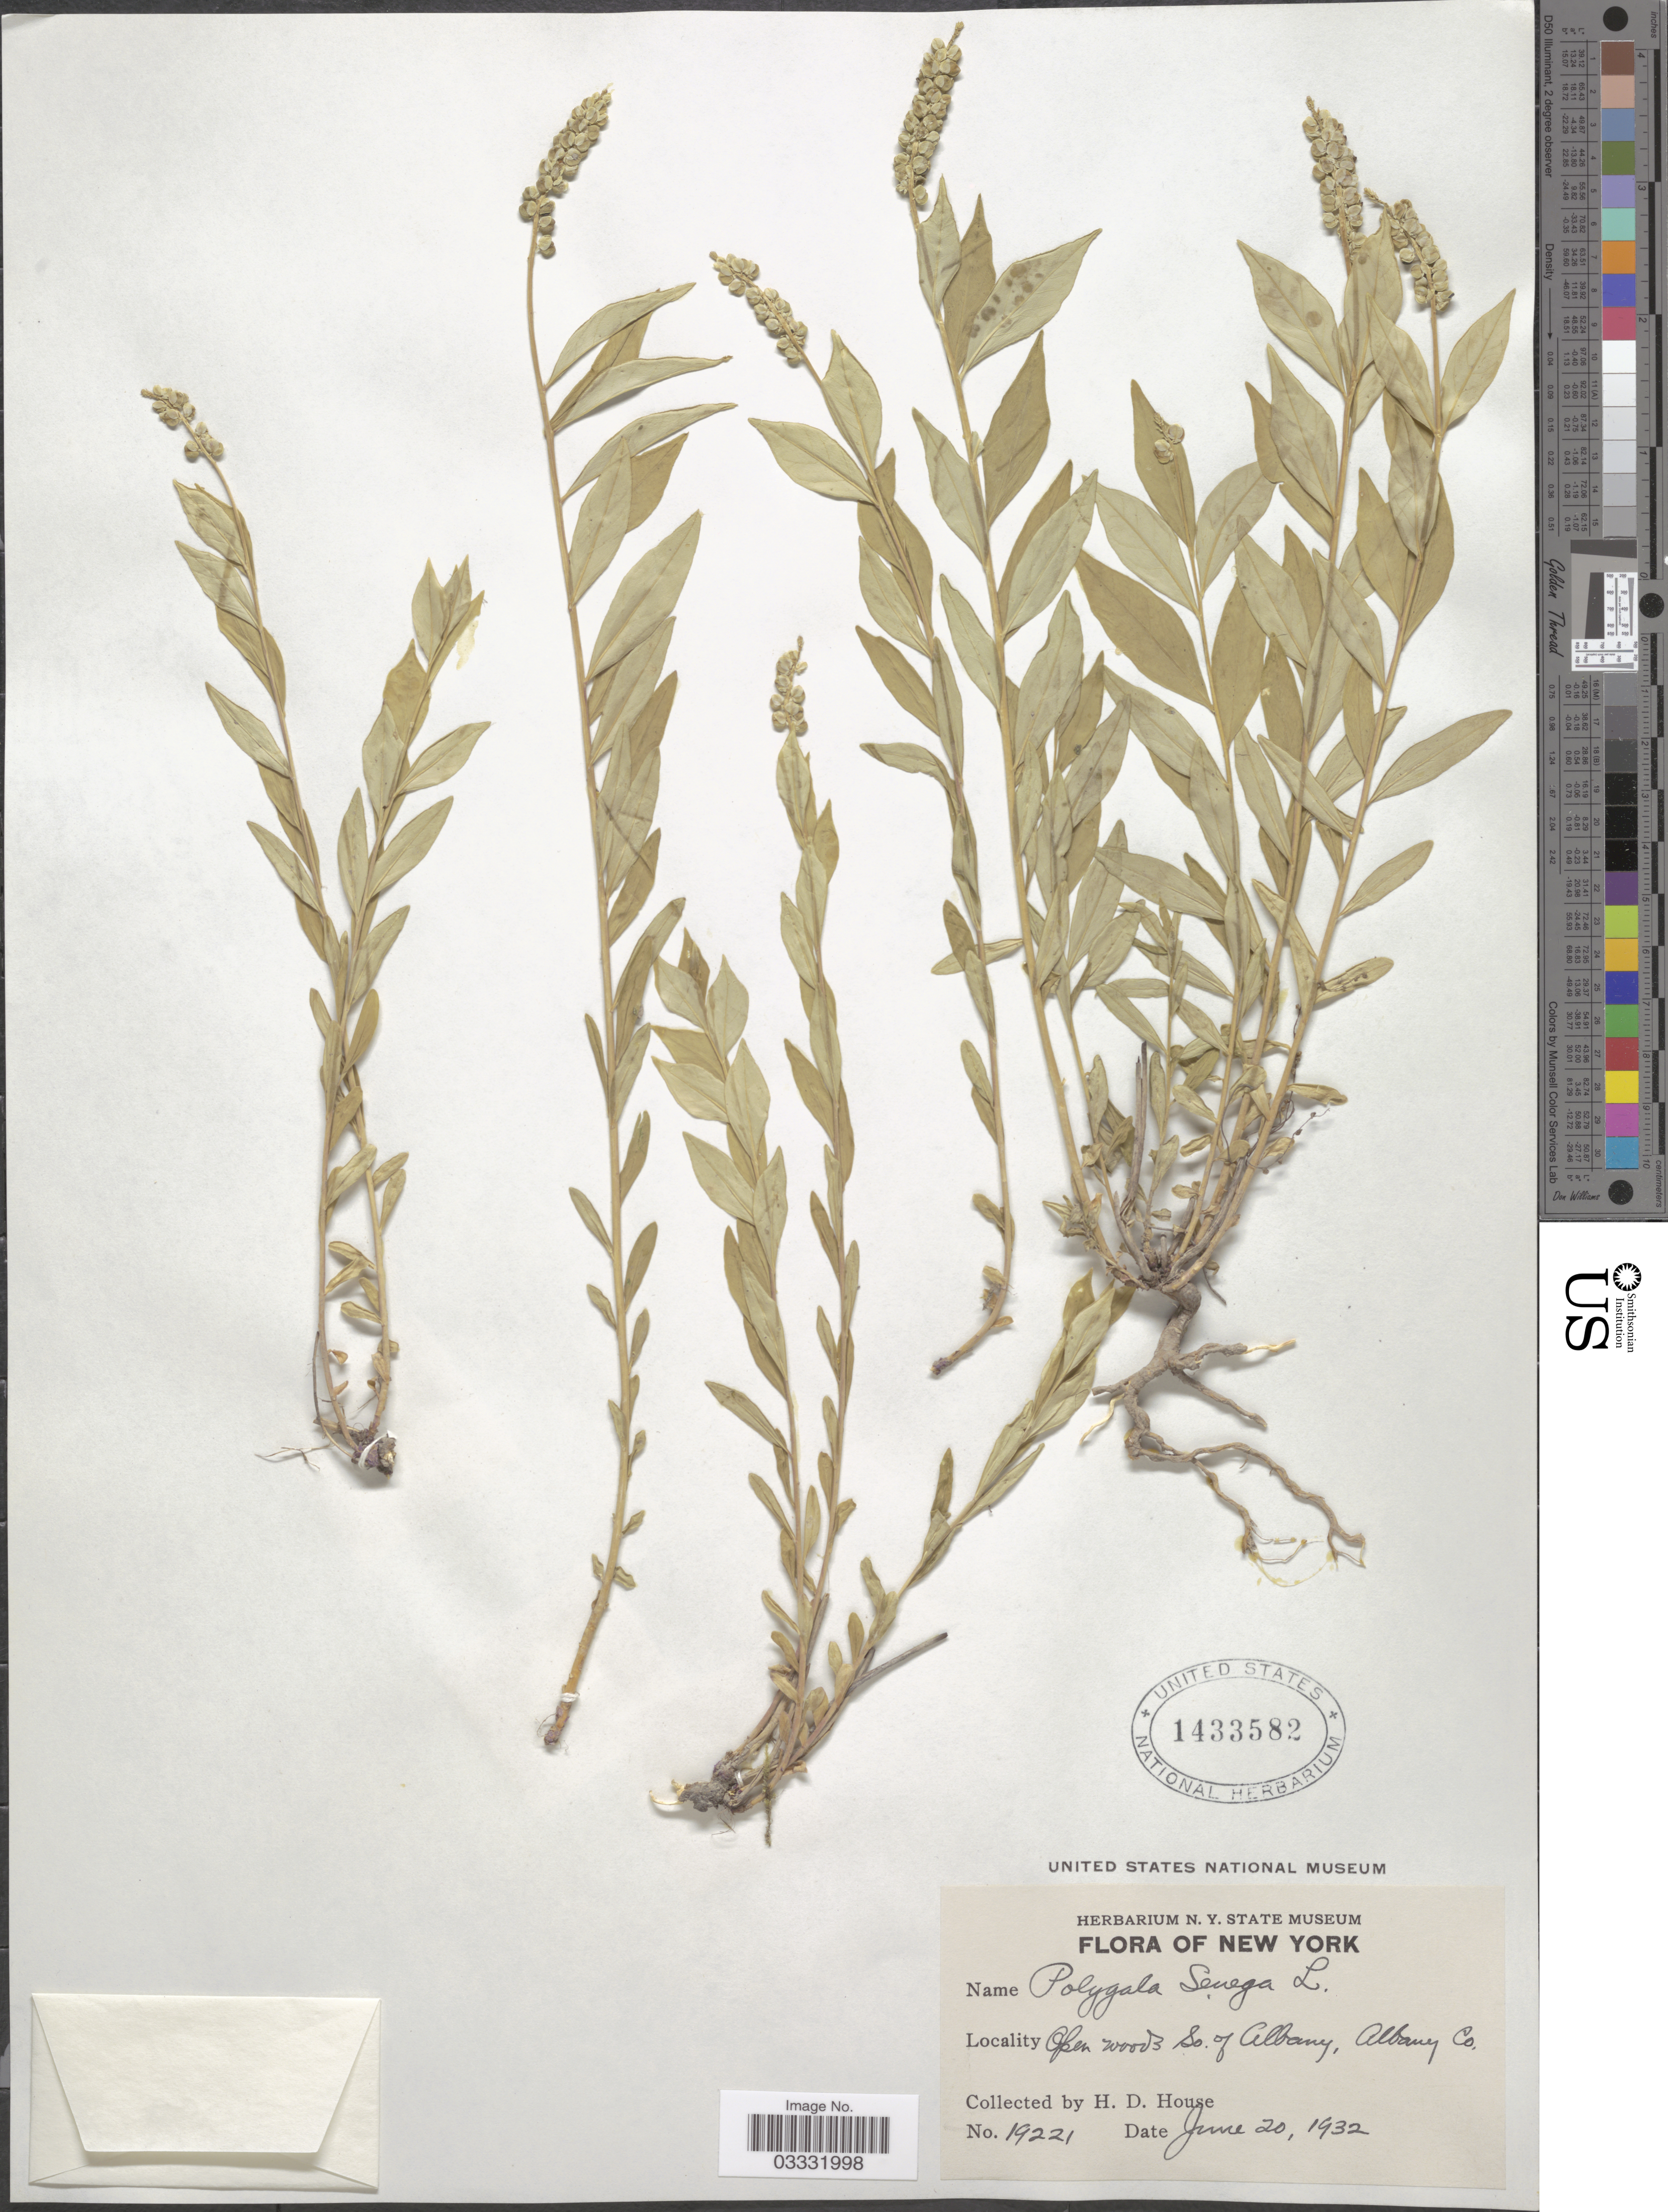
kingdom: Plantae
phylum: Tracheophyta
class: Magnoliopsida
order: Fabales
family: Polygalaceae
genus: Polygala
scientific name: Polygala senega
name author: L.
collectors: H. D. House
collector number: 19221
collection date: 1932-06-20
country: United States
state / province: New York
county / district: Albany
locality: So. of Albany, Albany Co.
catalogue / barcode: US 1433582